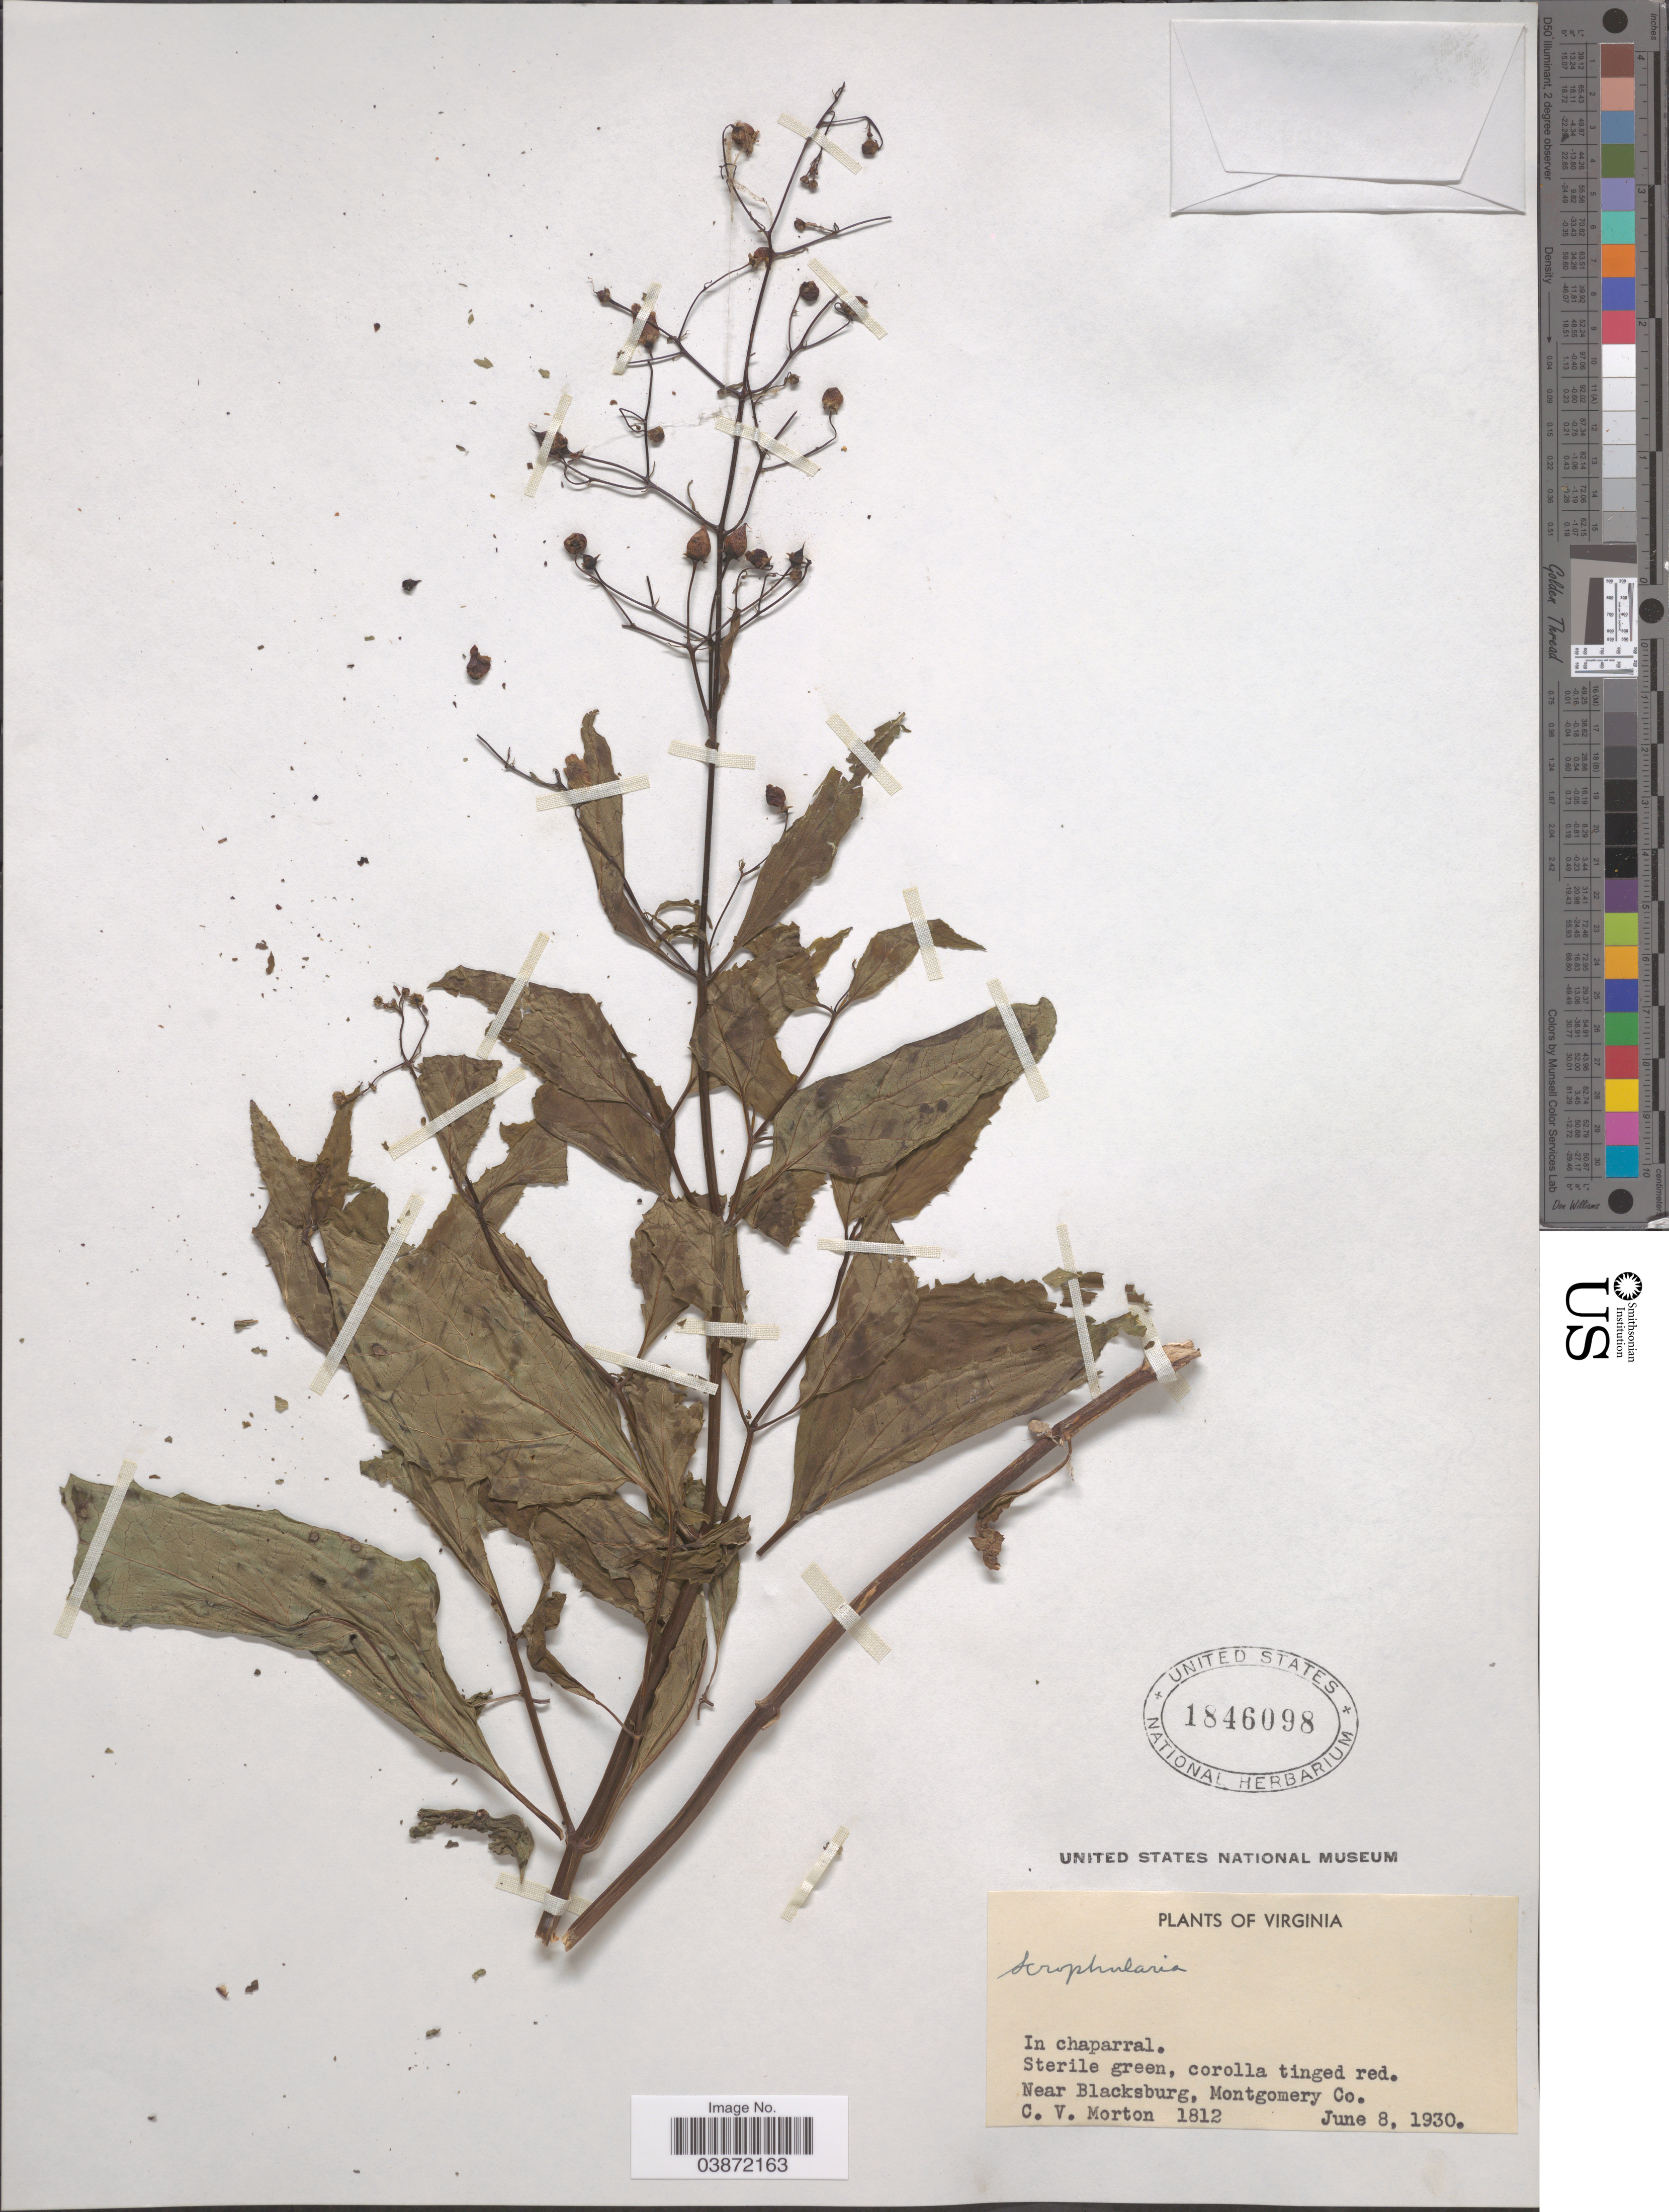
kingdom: Plantae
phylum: Tracheophyta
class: Magnoliopsida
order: Lamiales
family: Scrophulariaceae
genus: Scrophularia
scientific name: Scrophularia sp.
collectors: C. V. Morton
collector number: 1812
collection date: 1930-06-08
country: United States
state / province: Virginia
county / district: Montgomery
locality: In chaparral. near Blacksburg, Montgomery Co.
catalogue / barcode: US 1846098